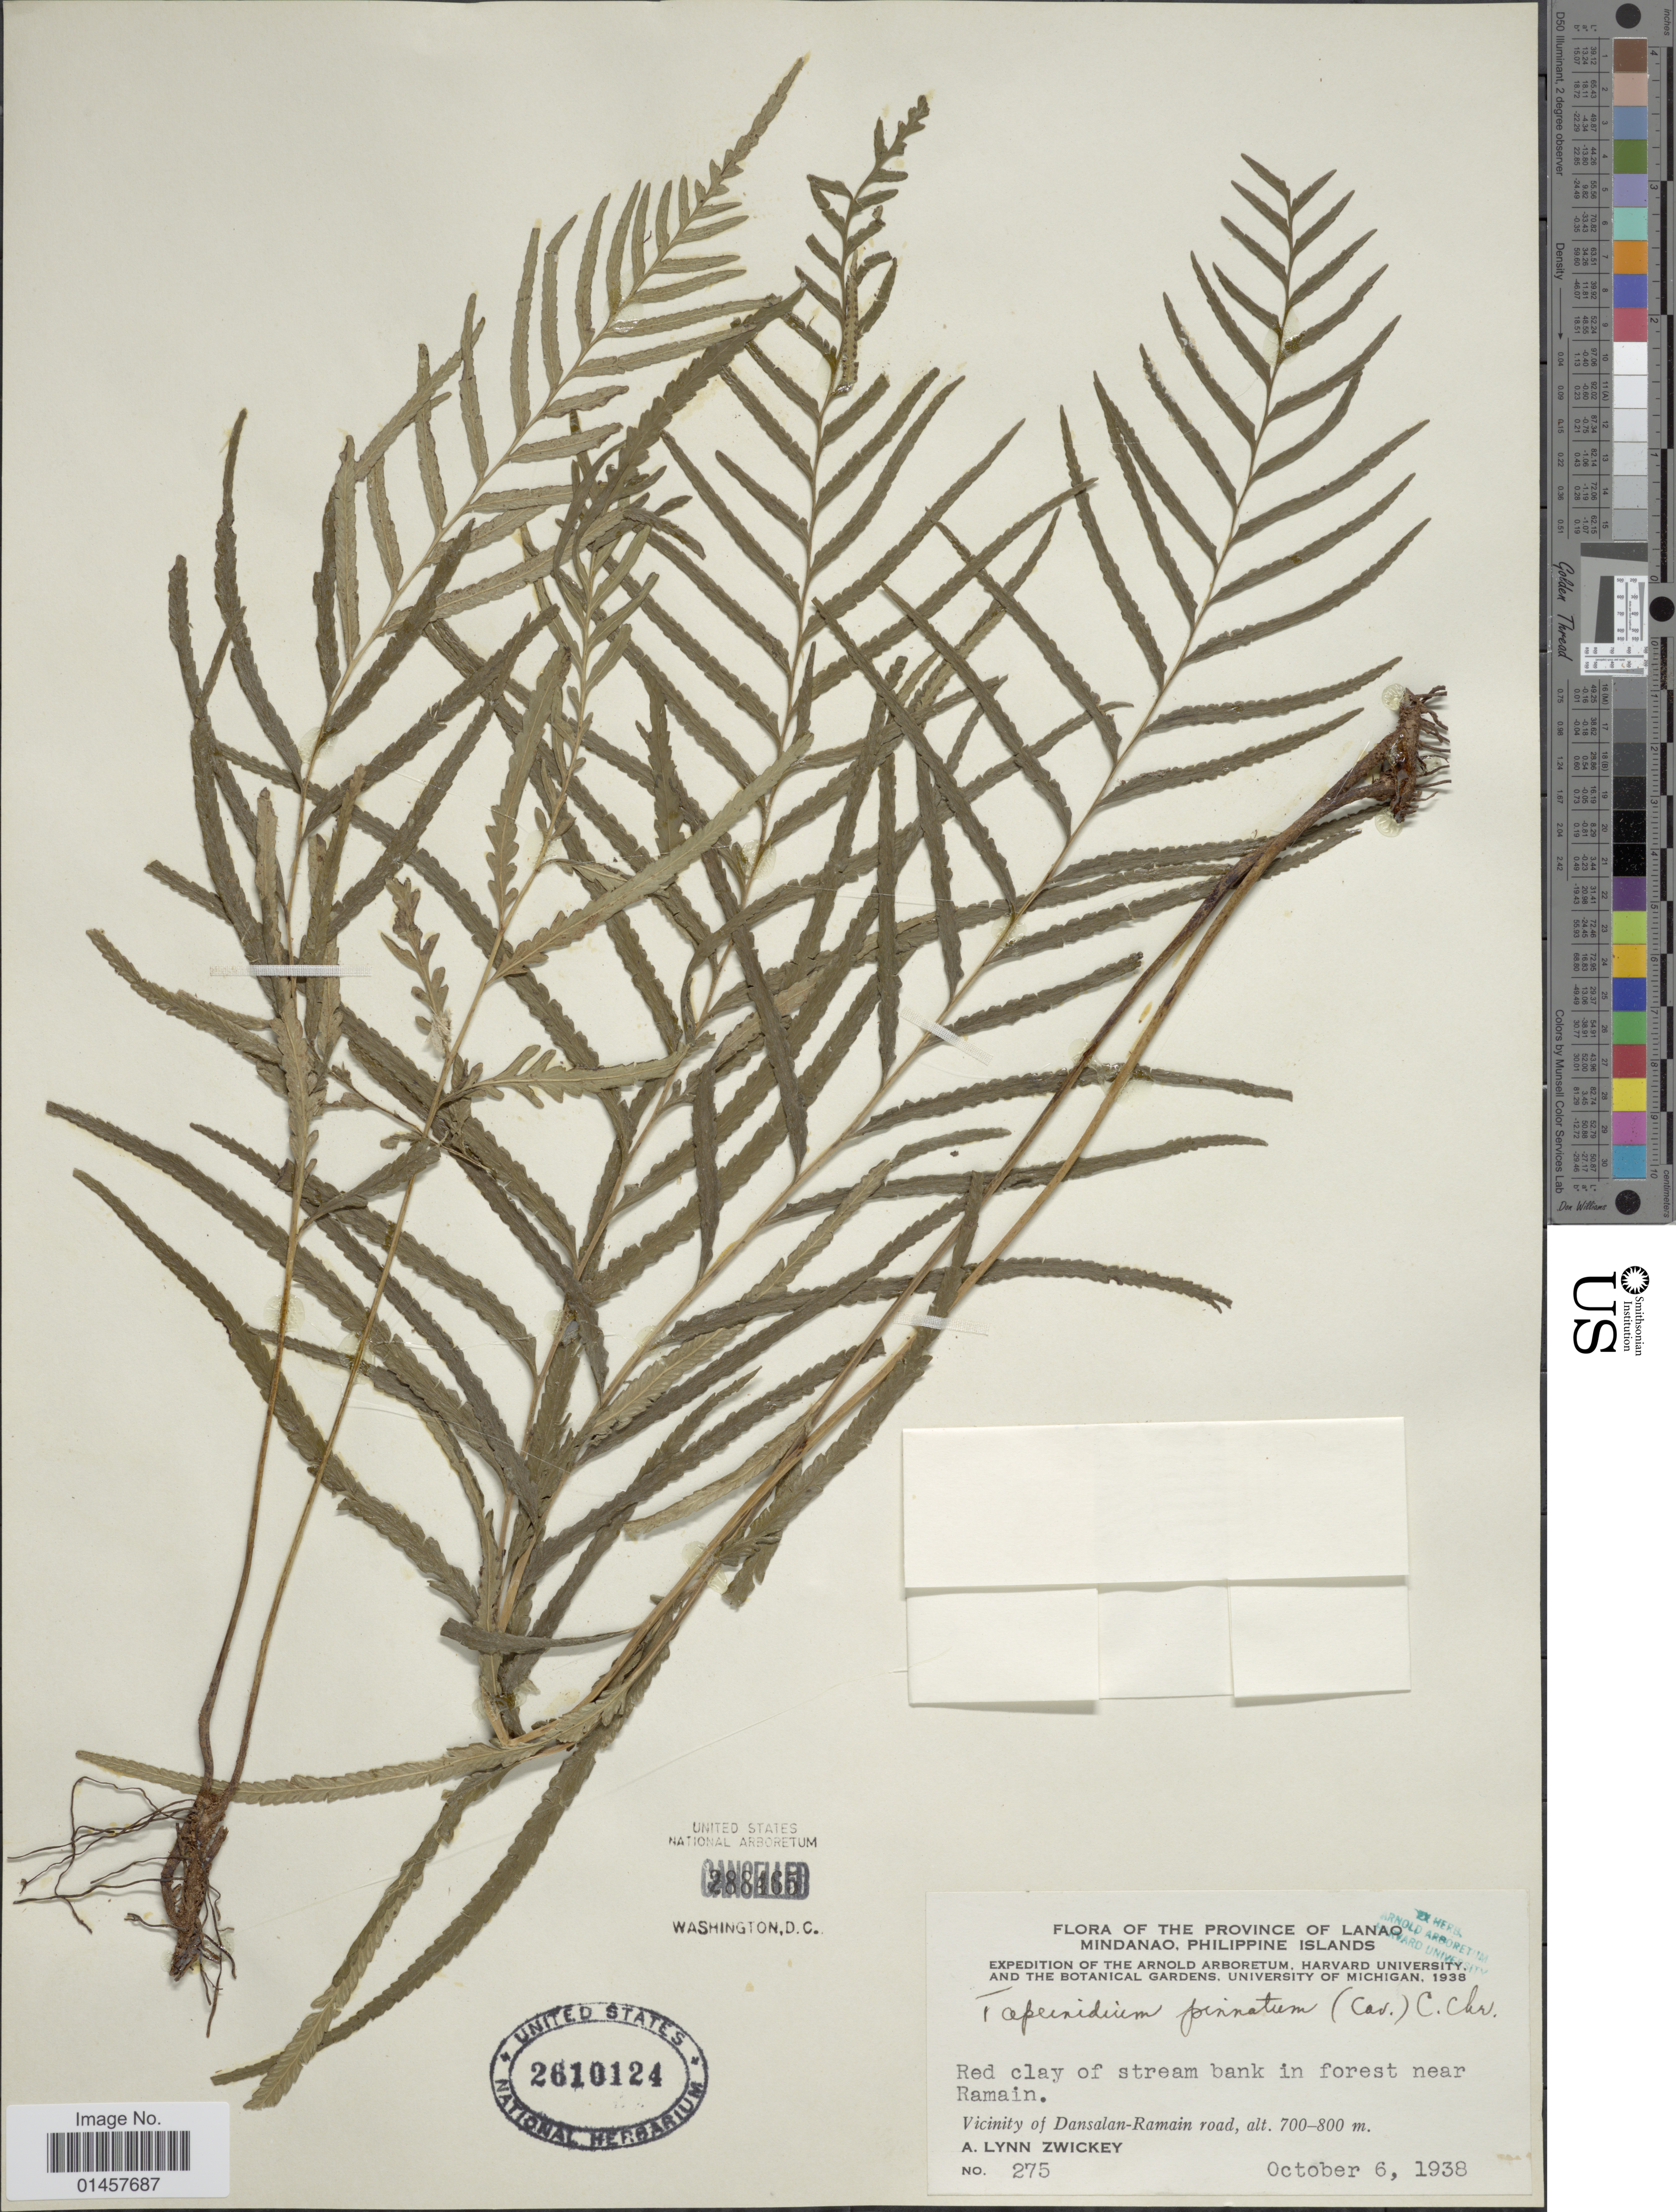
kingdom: Plantae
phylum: Tracheophyta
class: Polypodiopsida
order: Polypodiales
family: Lindsaeaceae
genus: Tapeinidium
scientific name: Tapeinidium pinnatum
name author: (Cav.) C. Chr.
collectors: A. Zwickey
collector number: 275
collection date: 1938-10-06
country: Philippines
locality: Province of Lanao, Mindanao, Vicinity of Dansalan-Ramain road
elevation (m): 700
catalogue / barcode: US 2610124